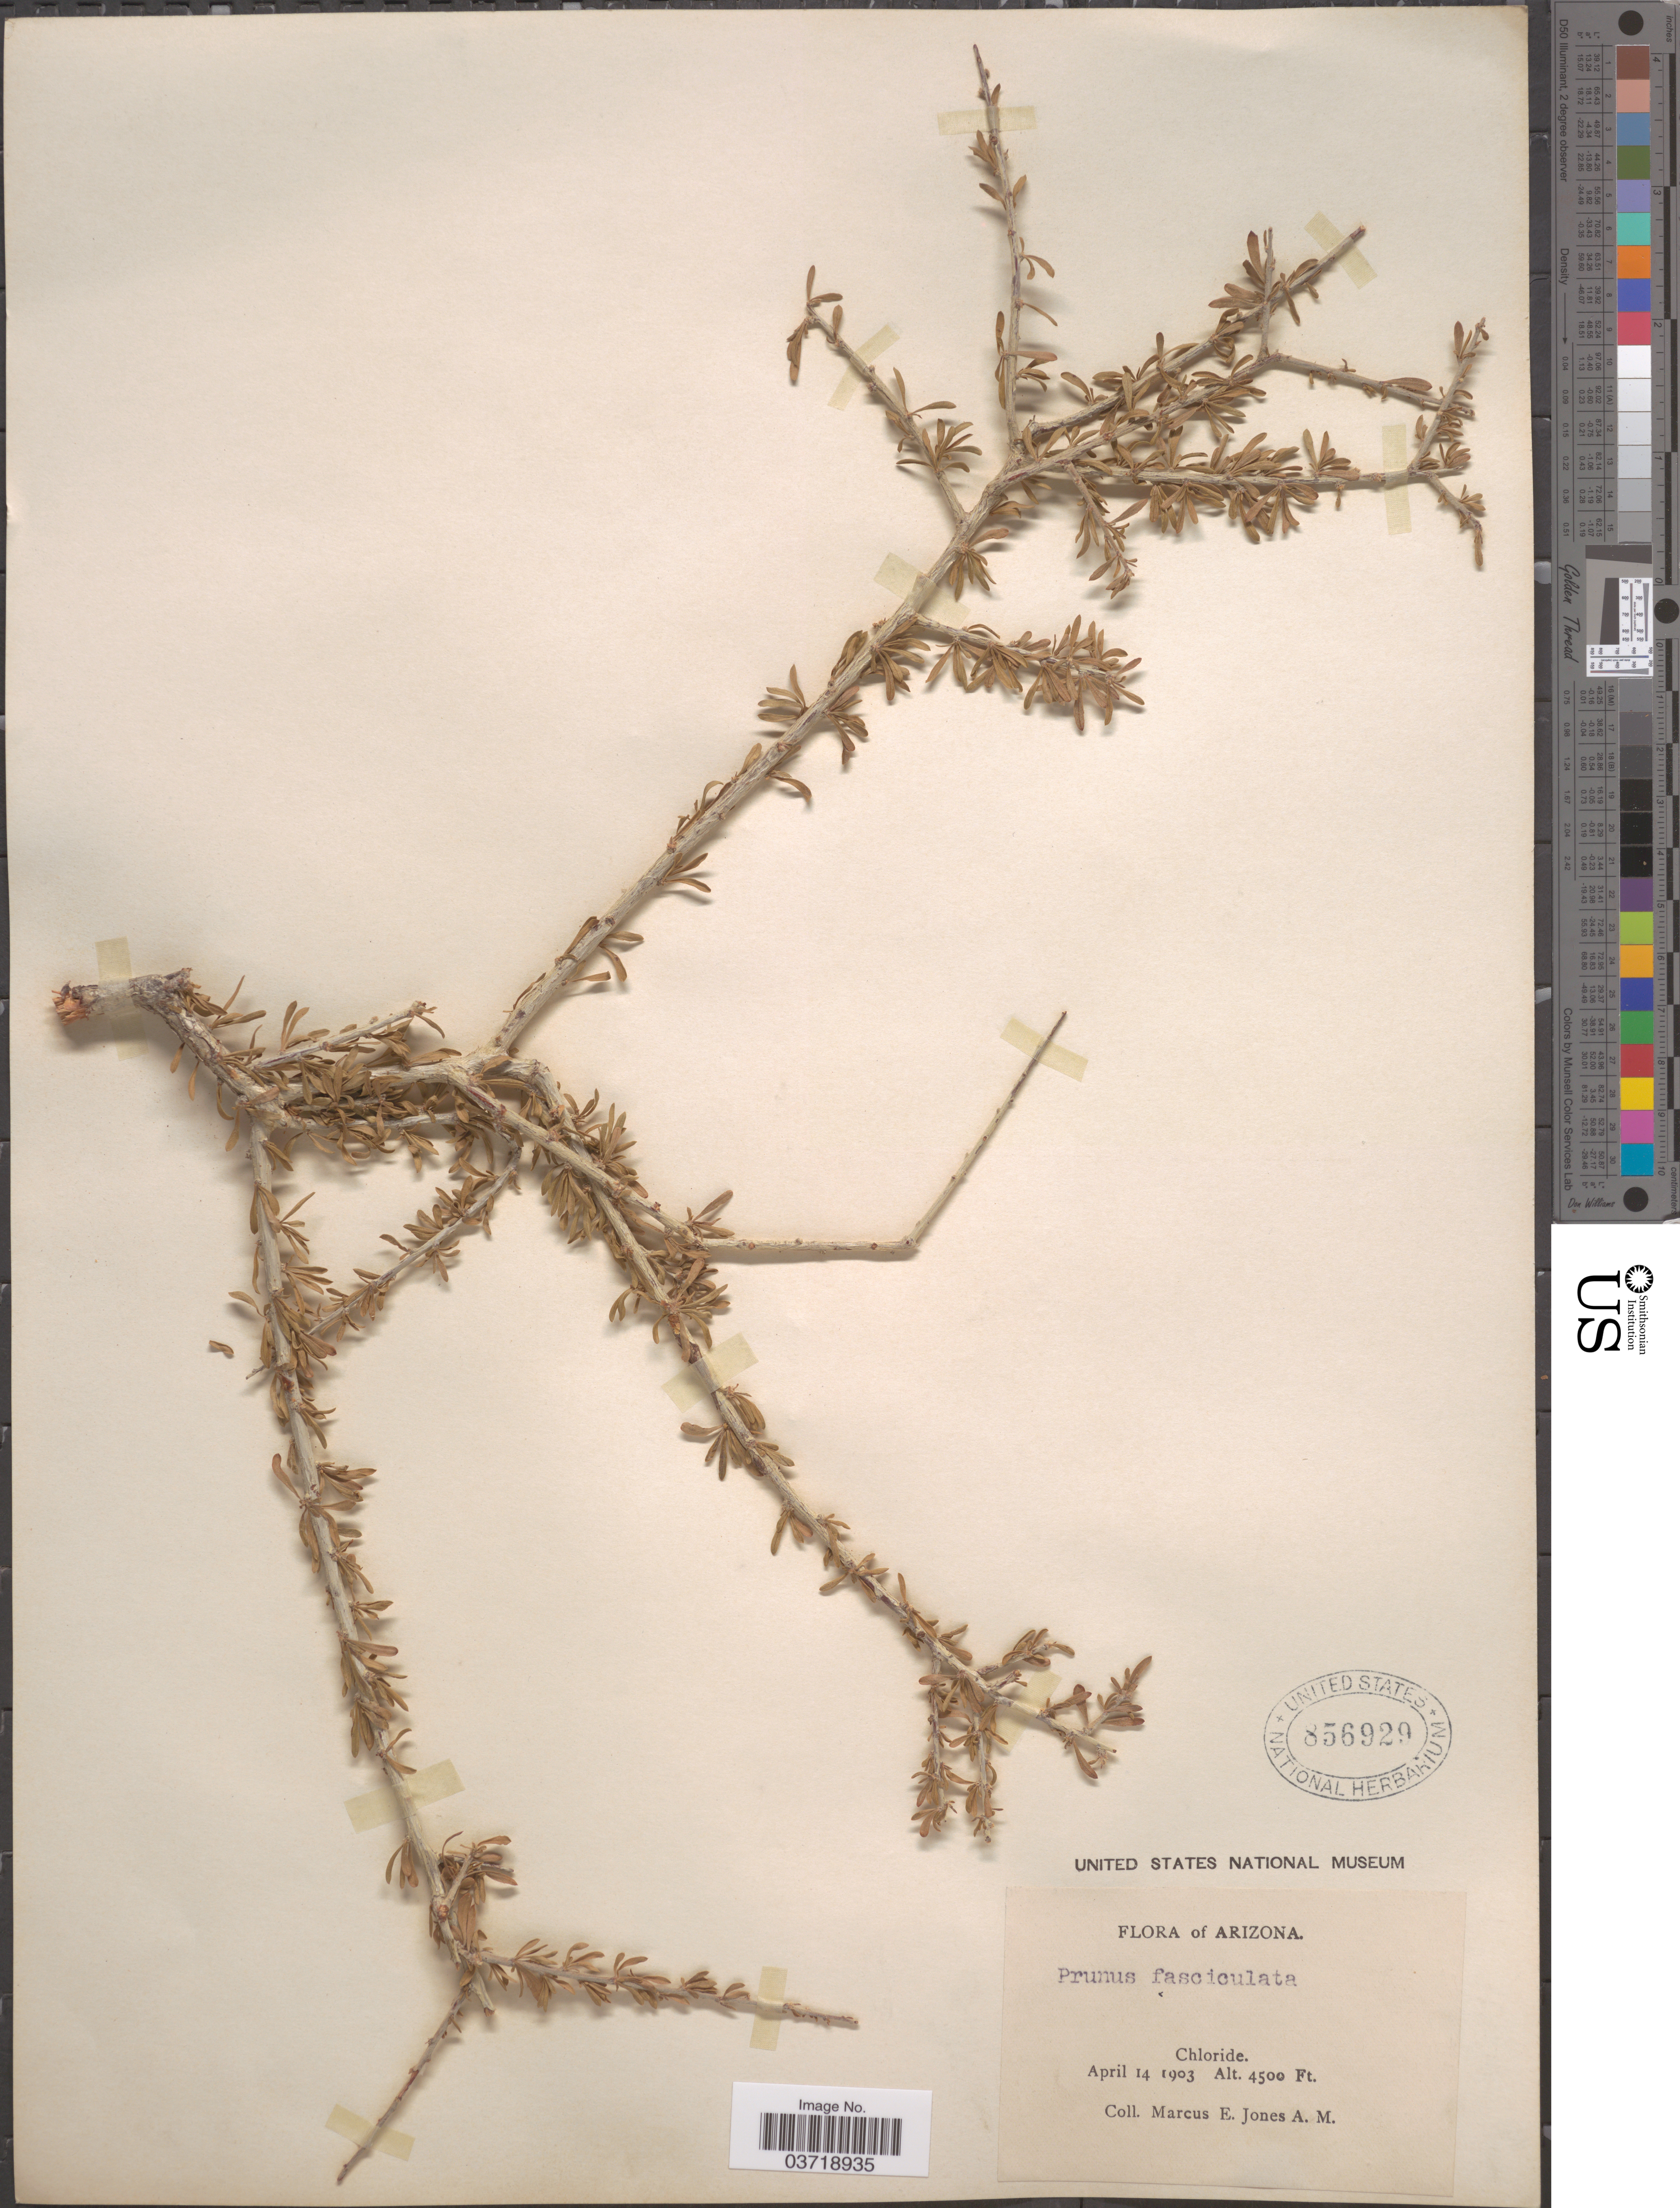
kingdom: Plantae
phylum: Tracheophyta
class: Magnoliopsida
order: Rosales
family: Rosaceae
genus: Prunus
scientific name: Prunus fasciculata var. fasciculata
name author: (Torr.) A. Gray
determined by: Strong, Mark T., (BOT), Smithsonian Institution - National Museum of Natural History (UNITED STATES)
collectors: M. E. Jones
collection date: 1903-04-14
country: United States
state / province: Arizona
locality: Chloride.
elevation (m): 1372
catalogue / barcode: US 856929